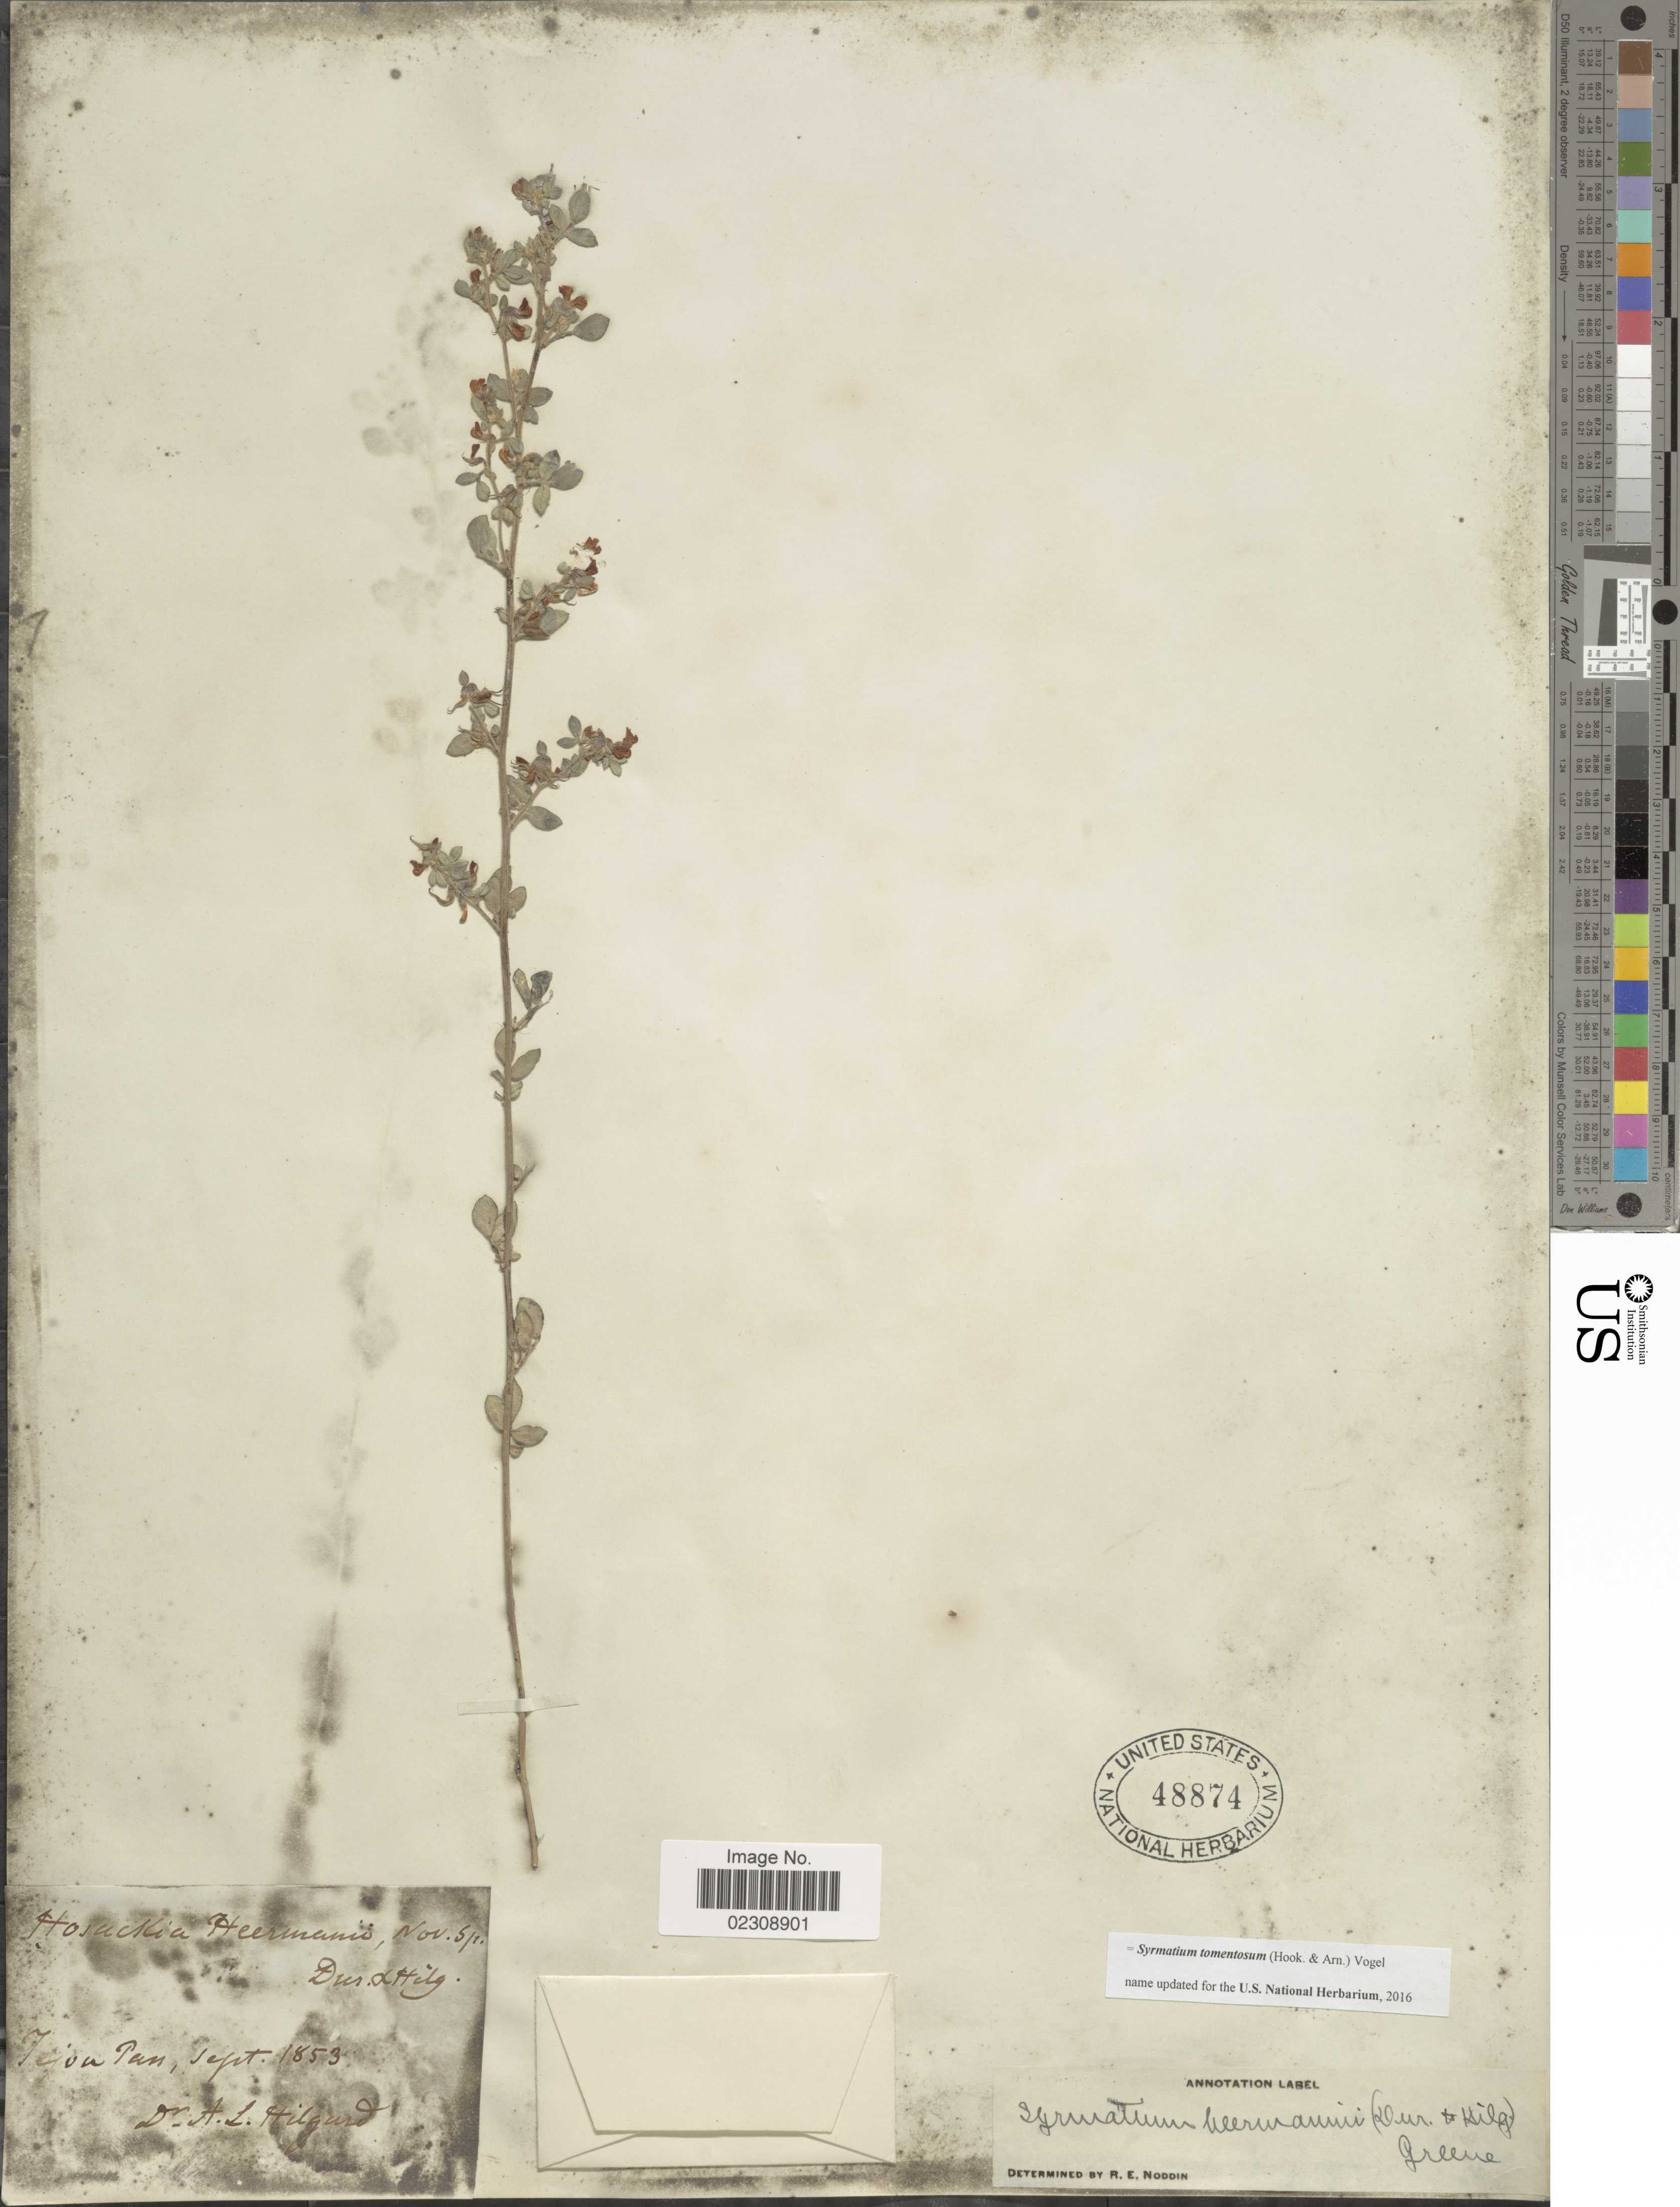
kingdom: Plantae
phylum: Tracheophyta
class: Magnoliopsida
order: Fabales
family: Fabaceae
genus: Syrmatium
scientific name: Syrmatium tomentosum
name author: (Hook. & Arn.) Vogel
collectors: A. Hilgard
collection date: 1853-09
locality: Tejoa Pass [interpreted]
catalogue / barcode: US 48874